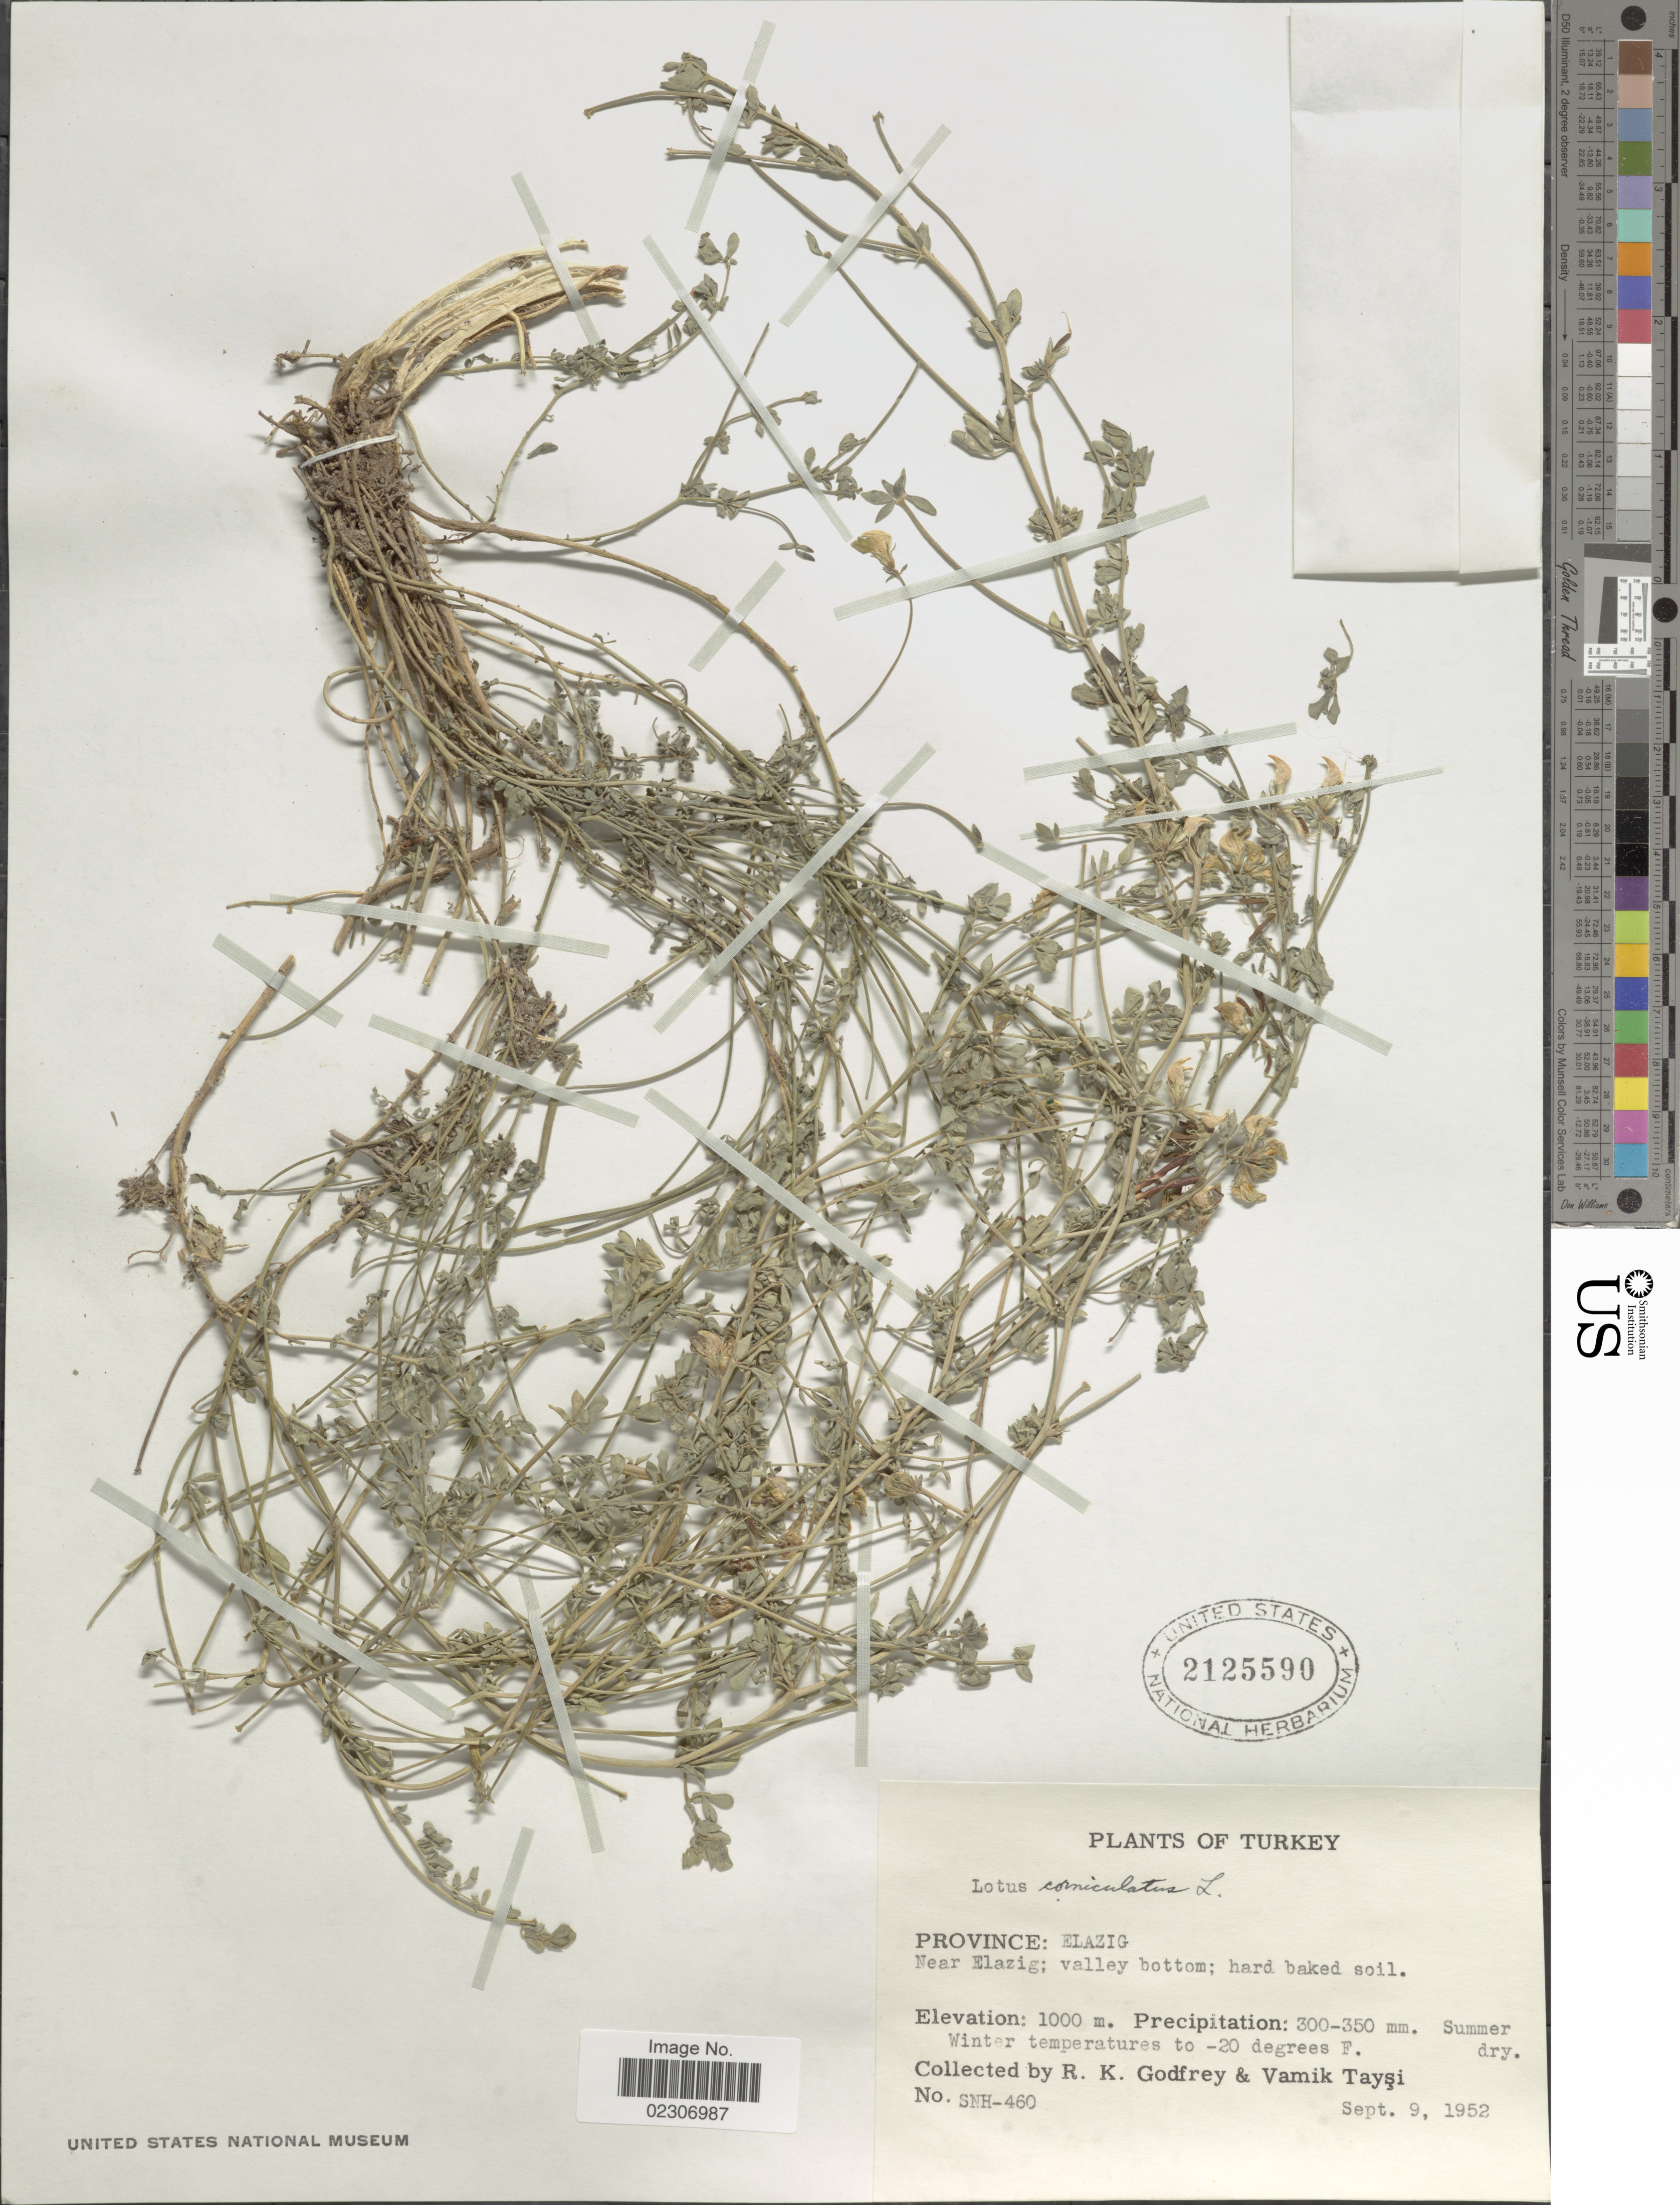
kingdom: Plantae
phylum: Tracheophyta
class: Magnoliopsida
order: Fabales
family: Fabaceae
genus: Lotus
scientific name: Lotus corniculatus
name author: L.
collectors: R. K. Godfrey & V. Taysi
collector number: SNH-460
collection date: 1952-09-09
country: Turkey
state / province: Elazig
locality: Near Elzaig; valley bottom; hard baked soil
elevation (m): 1000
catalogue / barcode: US 2125590